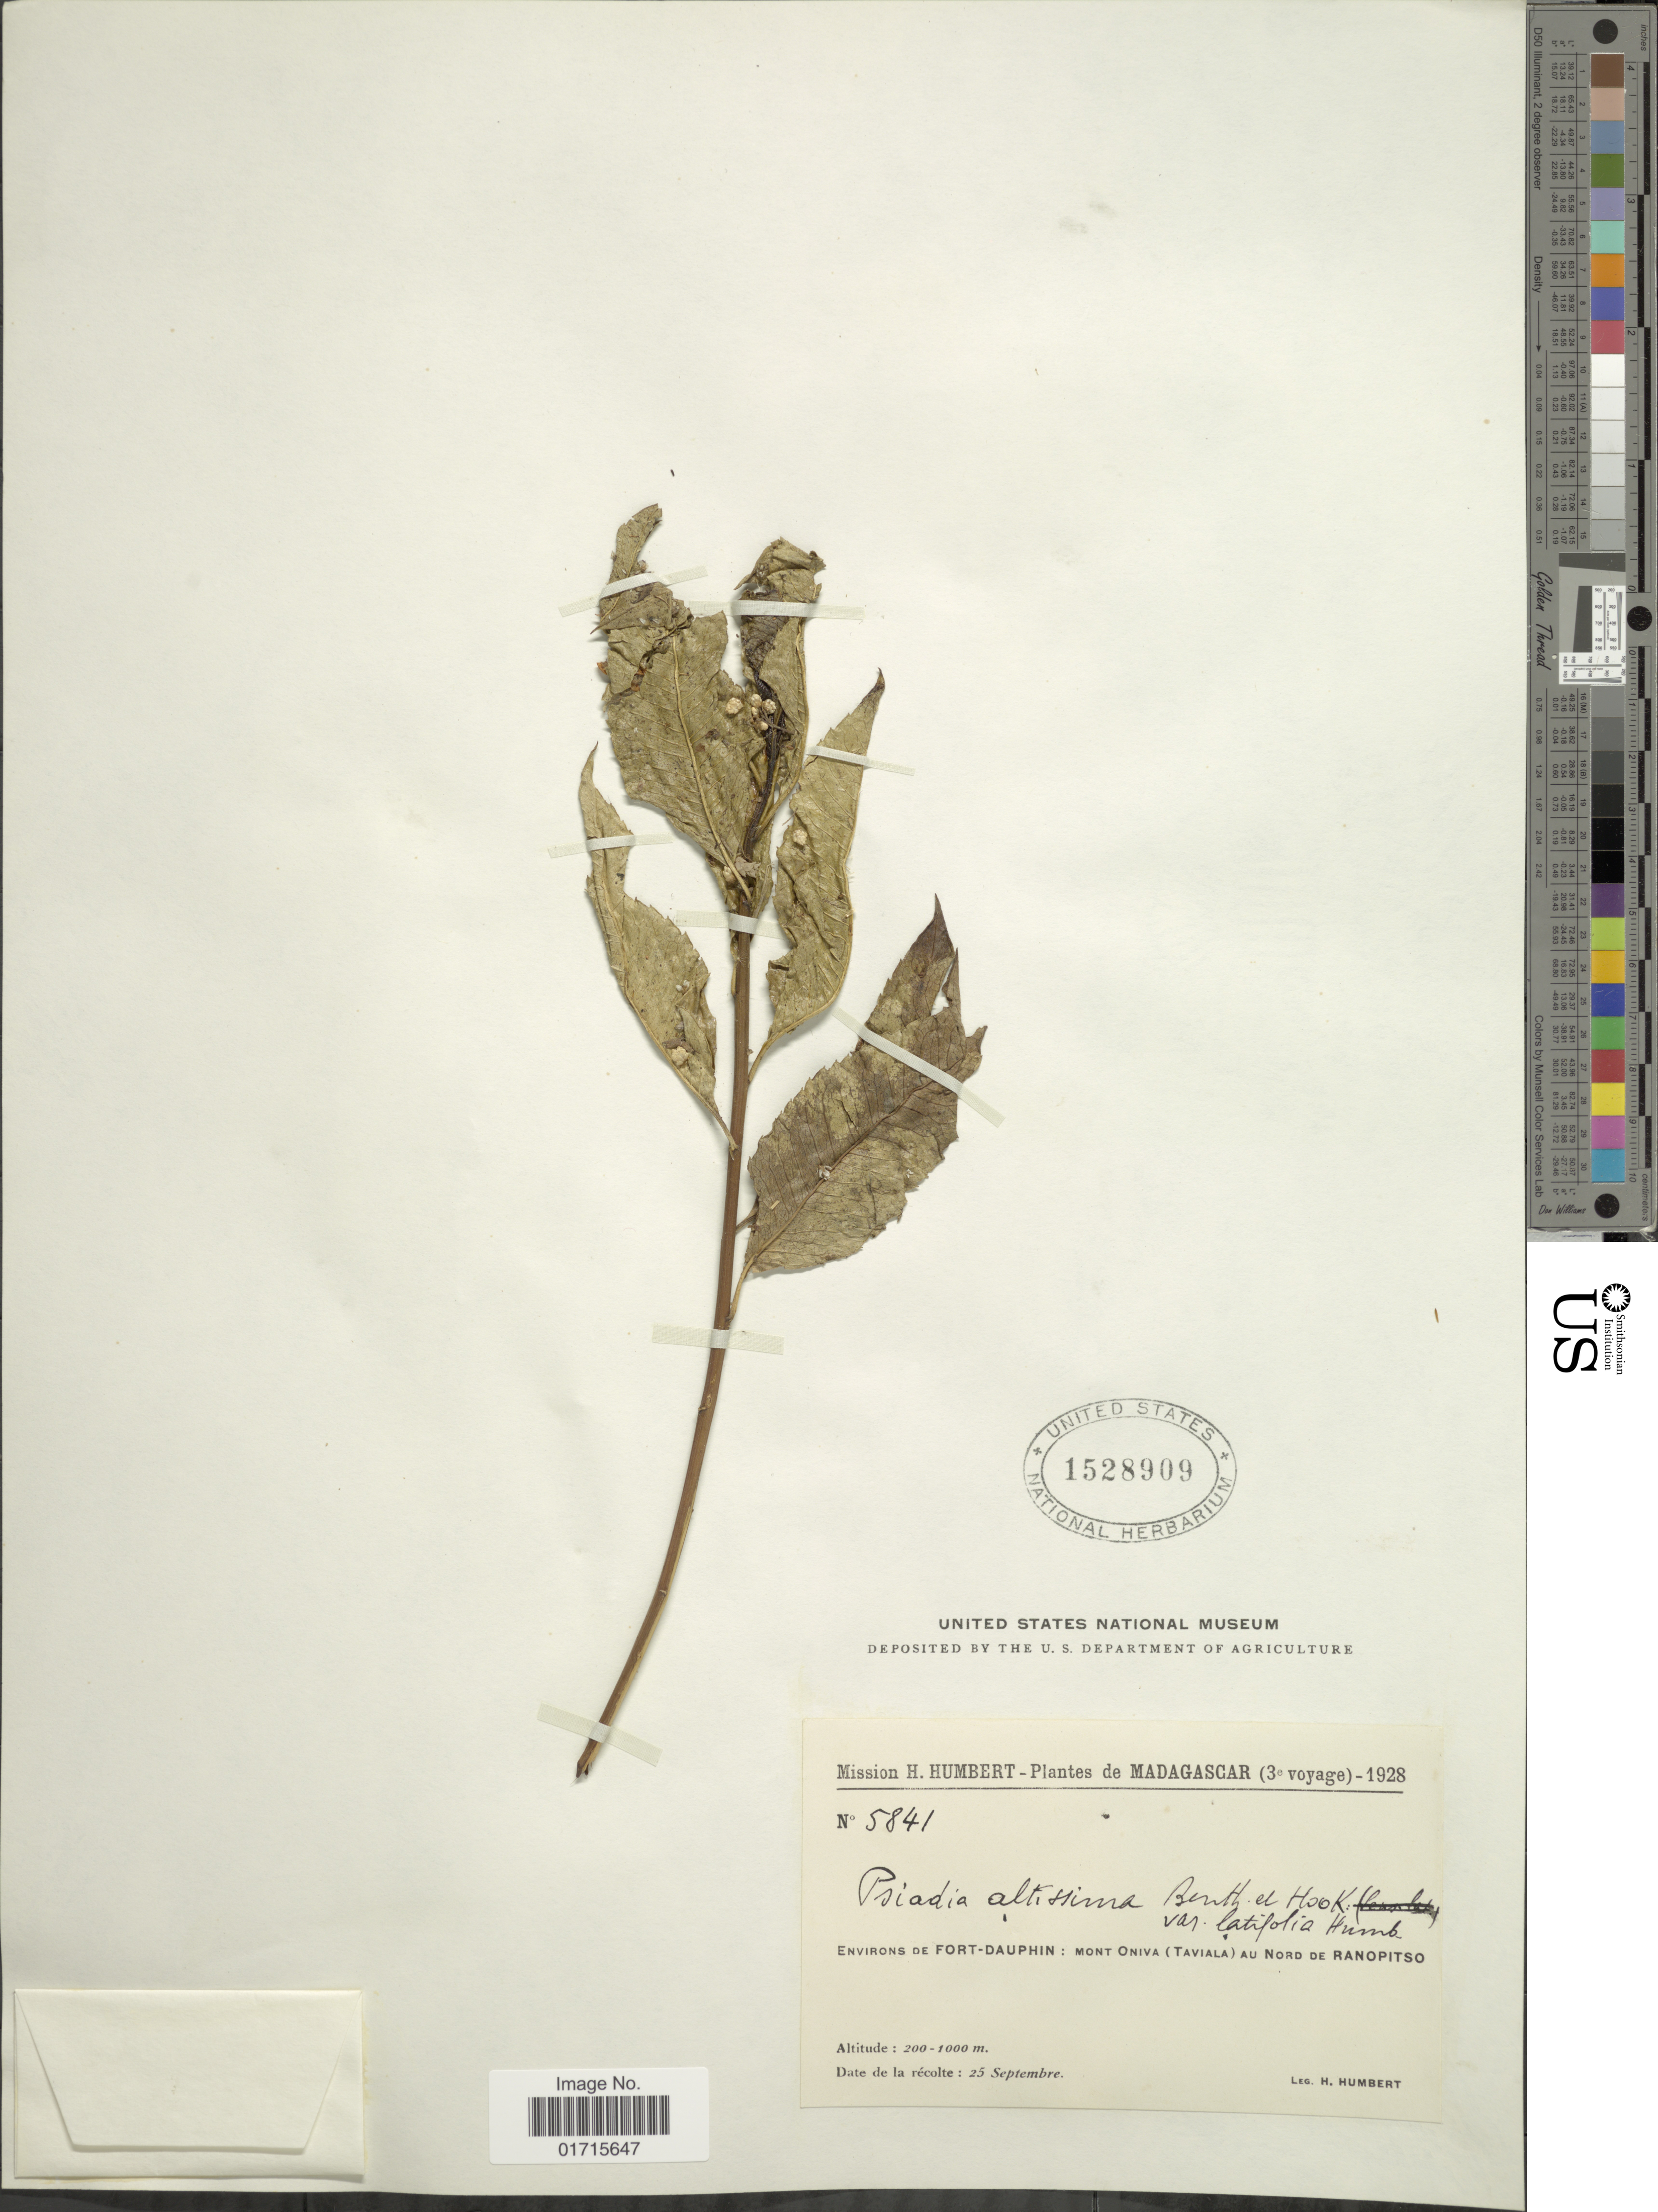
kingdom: Plantae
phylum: Tracheophyta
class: Magnoliopsida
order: Asterales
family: Asteraceae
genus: Psiadia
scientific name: Psiadia altissima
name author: Benth.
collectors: H. Humbert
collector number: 5841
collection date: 1928-09-25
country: Madagascar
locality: Environs de Fort-Dauphin: Mont Oniva (Taviala) Au Nord de Ranpitso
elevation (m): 200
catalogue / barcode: US 1528909